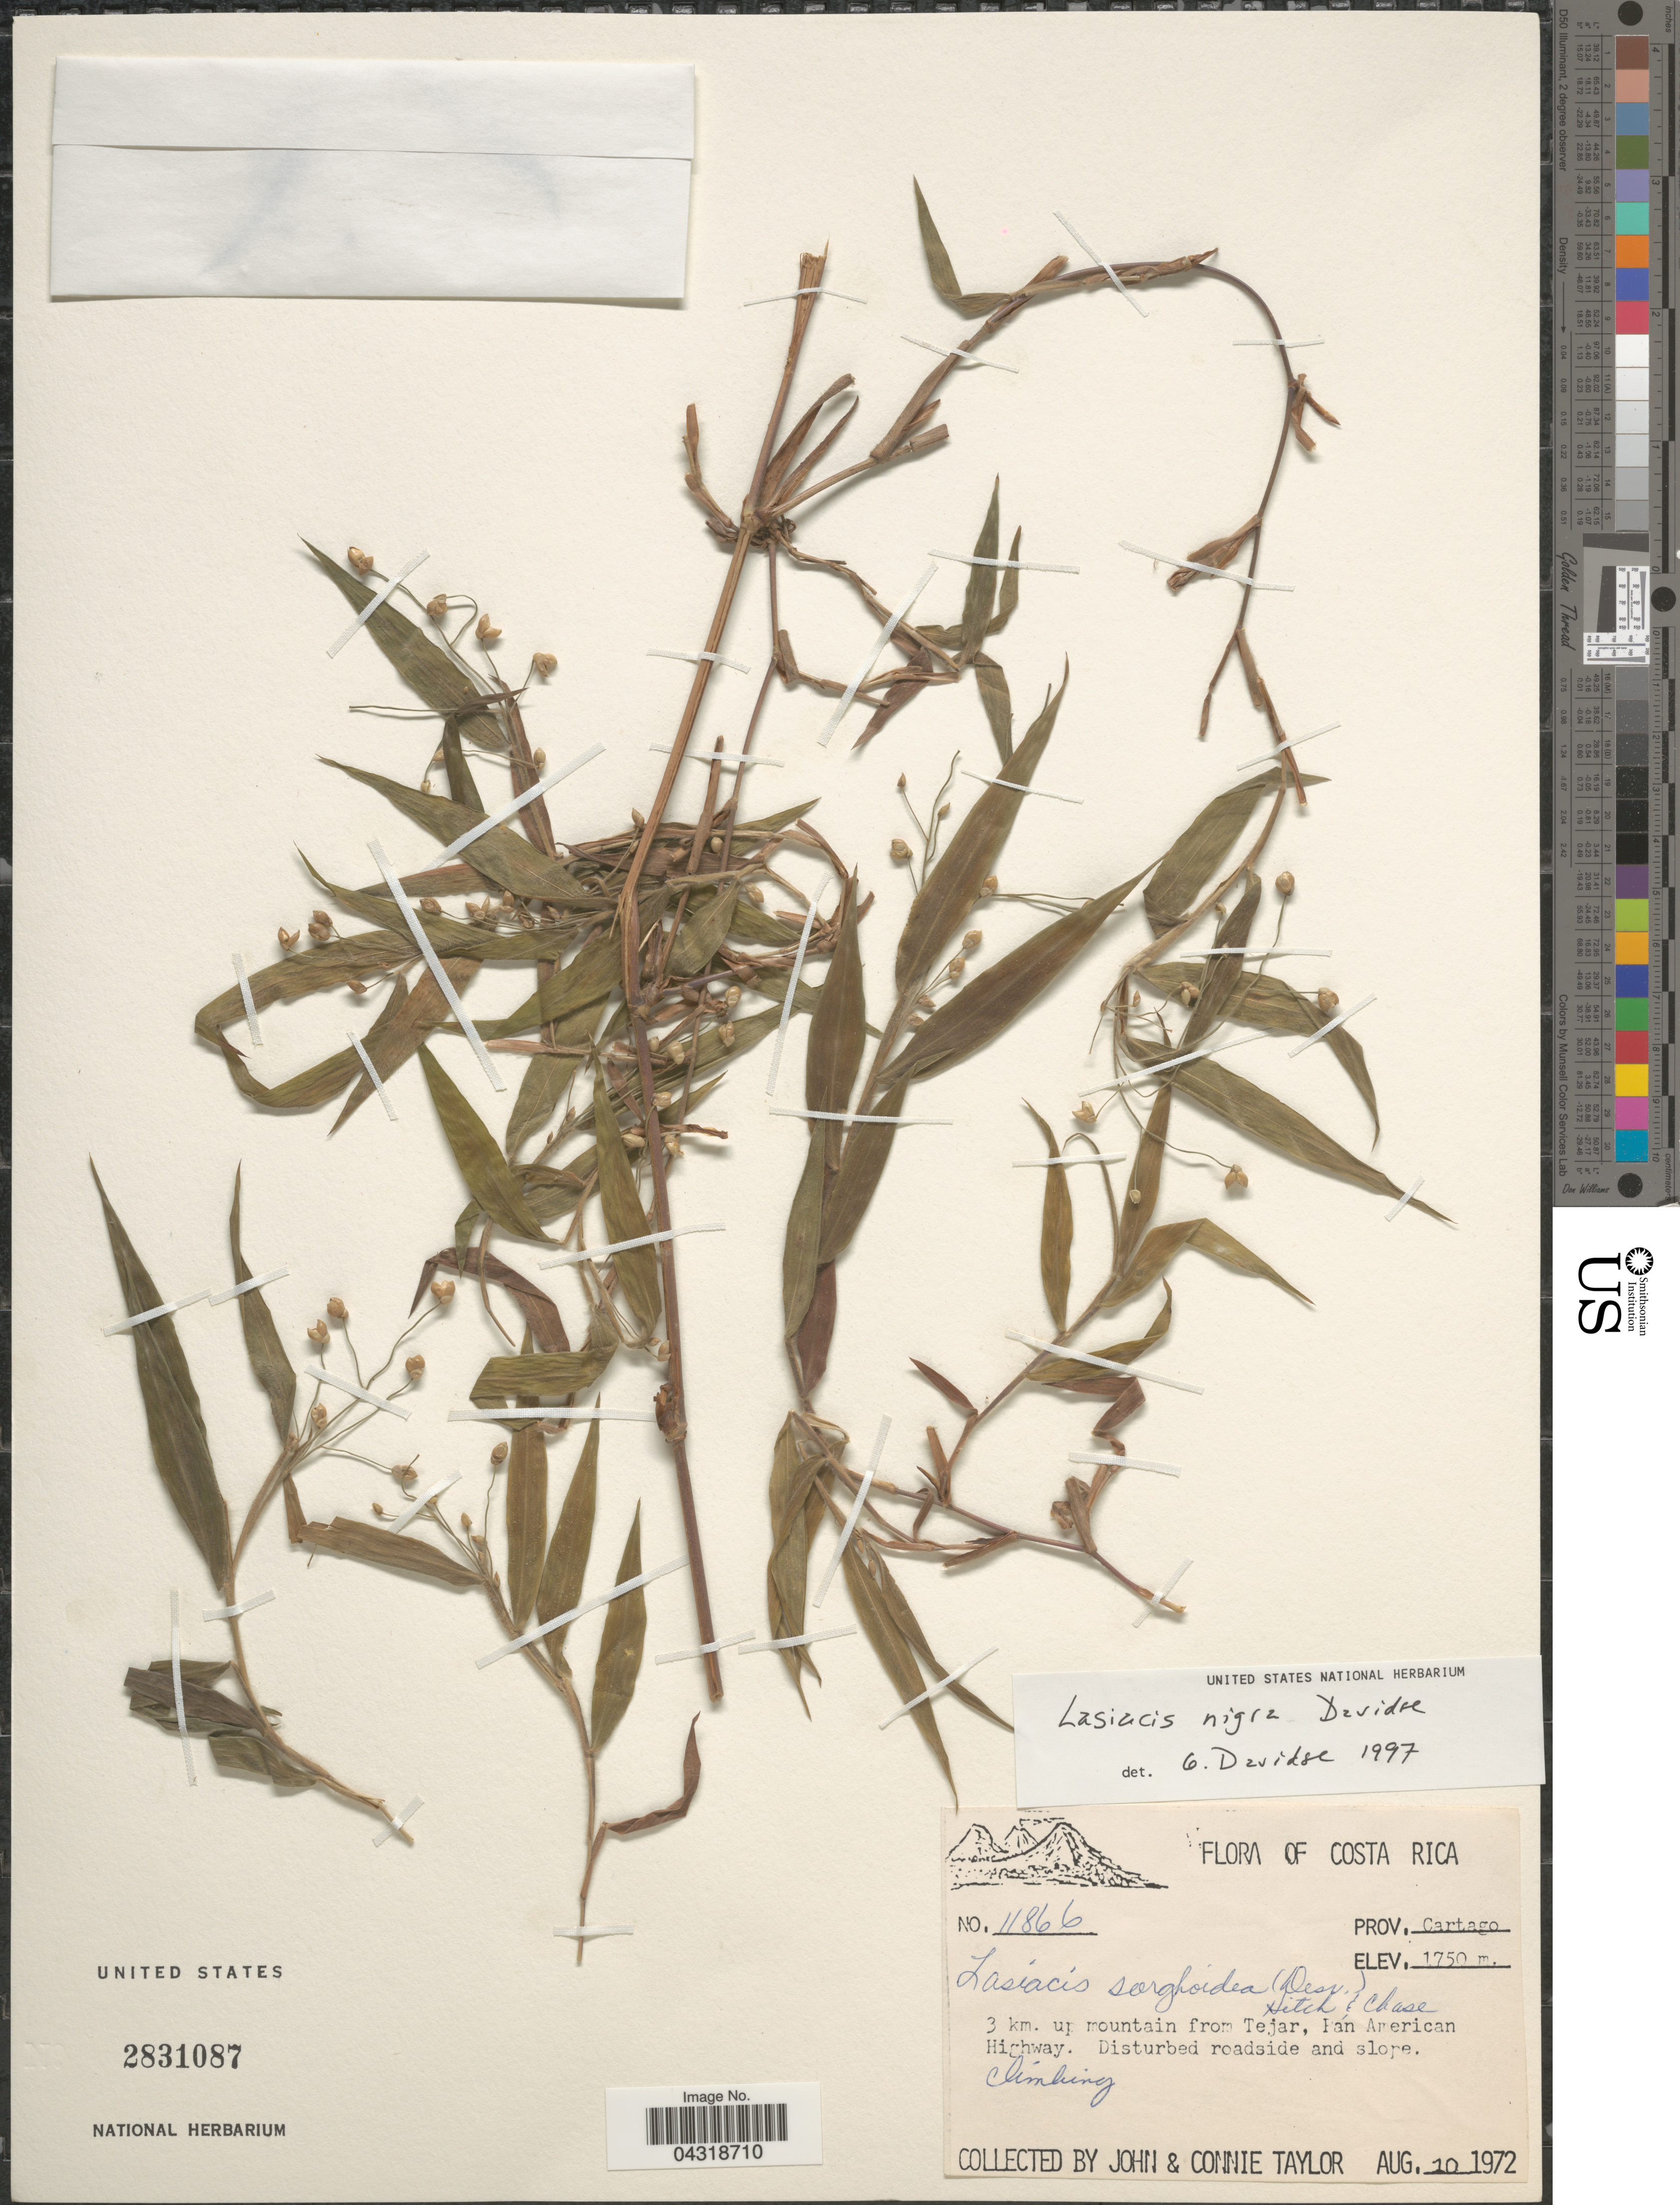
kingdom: Plantae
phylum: Tracheophyta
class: Liliopsida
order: Poales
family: Poaceae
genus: Lasiacis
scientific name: Lasiacis oaxacensis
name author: (Steud.) Hitchc.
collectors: J. Taylor & C. Taylor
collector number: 11866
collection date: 1972-08-10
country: Costa Rica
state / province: Cartago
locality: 3 km. up mountain from Tejar, Pán American Highway.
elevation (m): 1750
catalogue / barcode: US 2831087